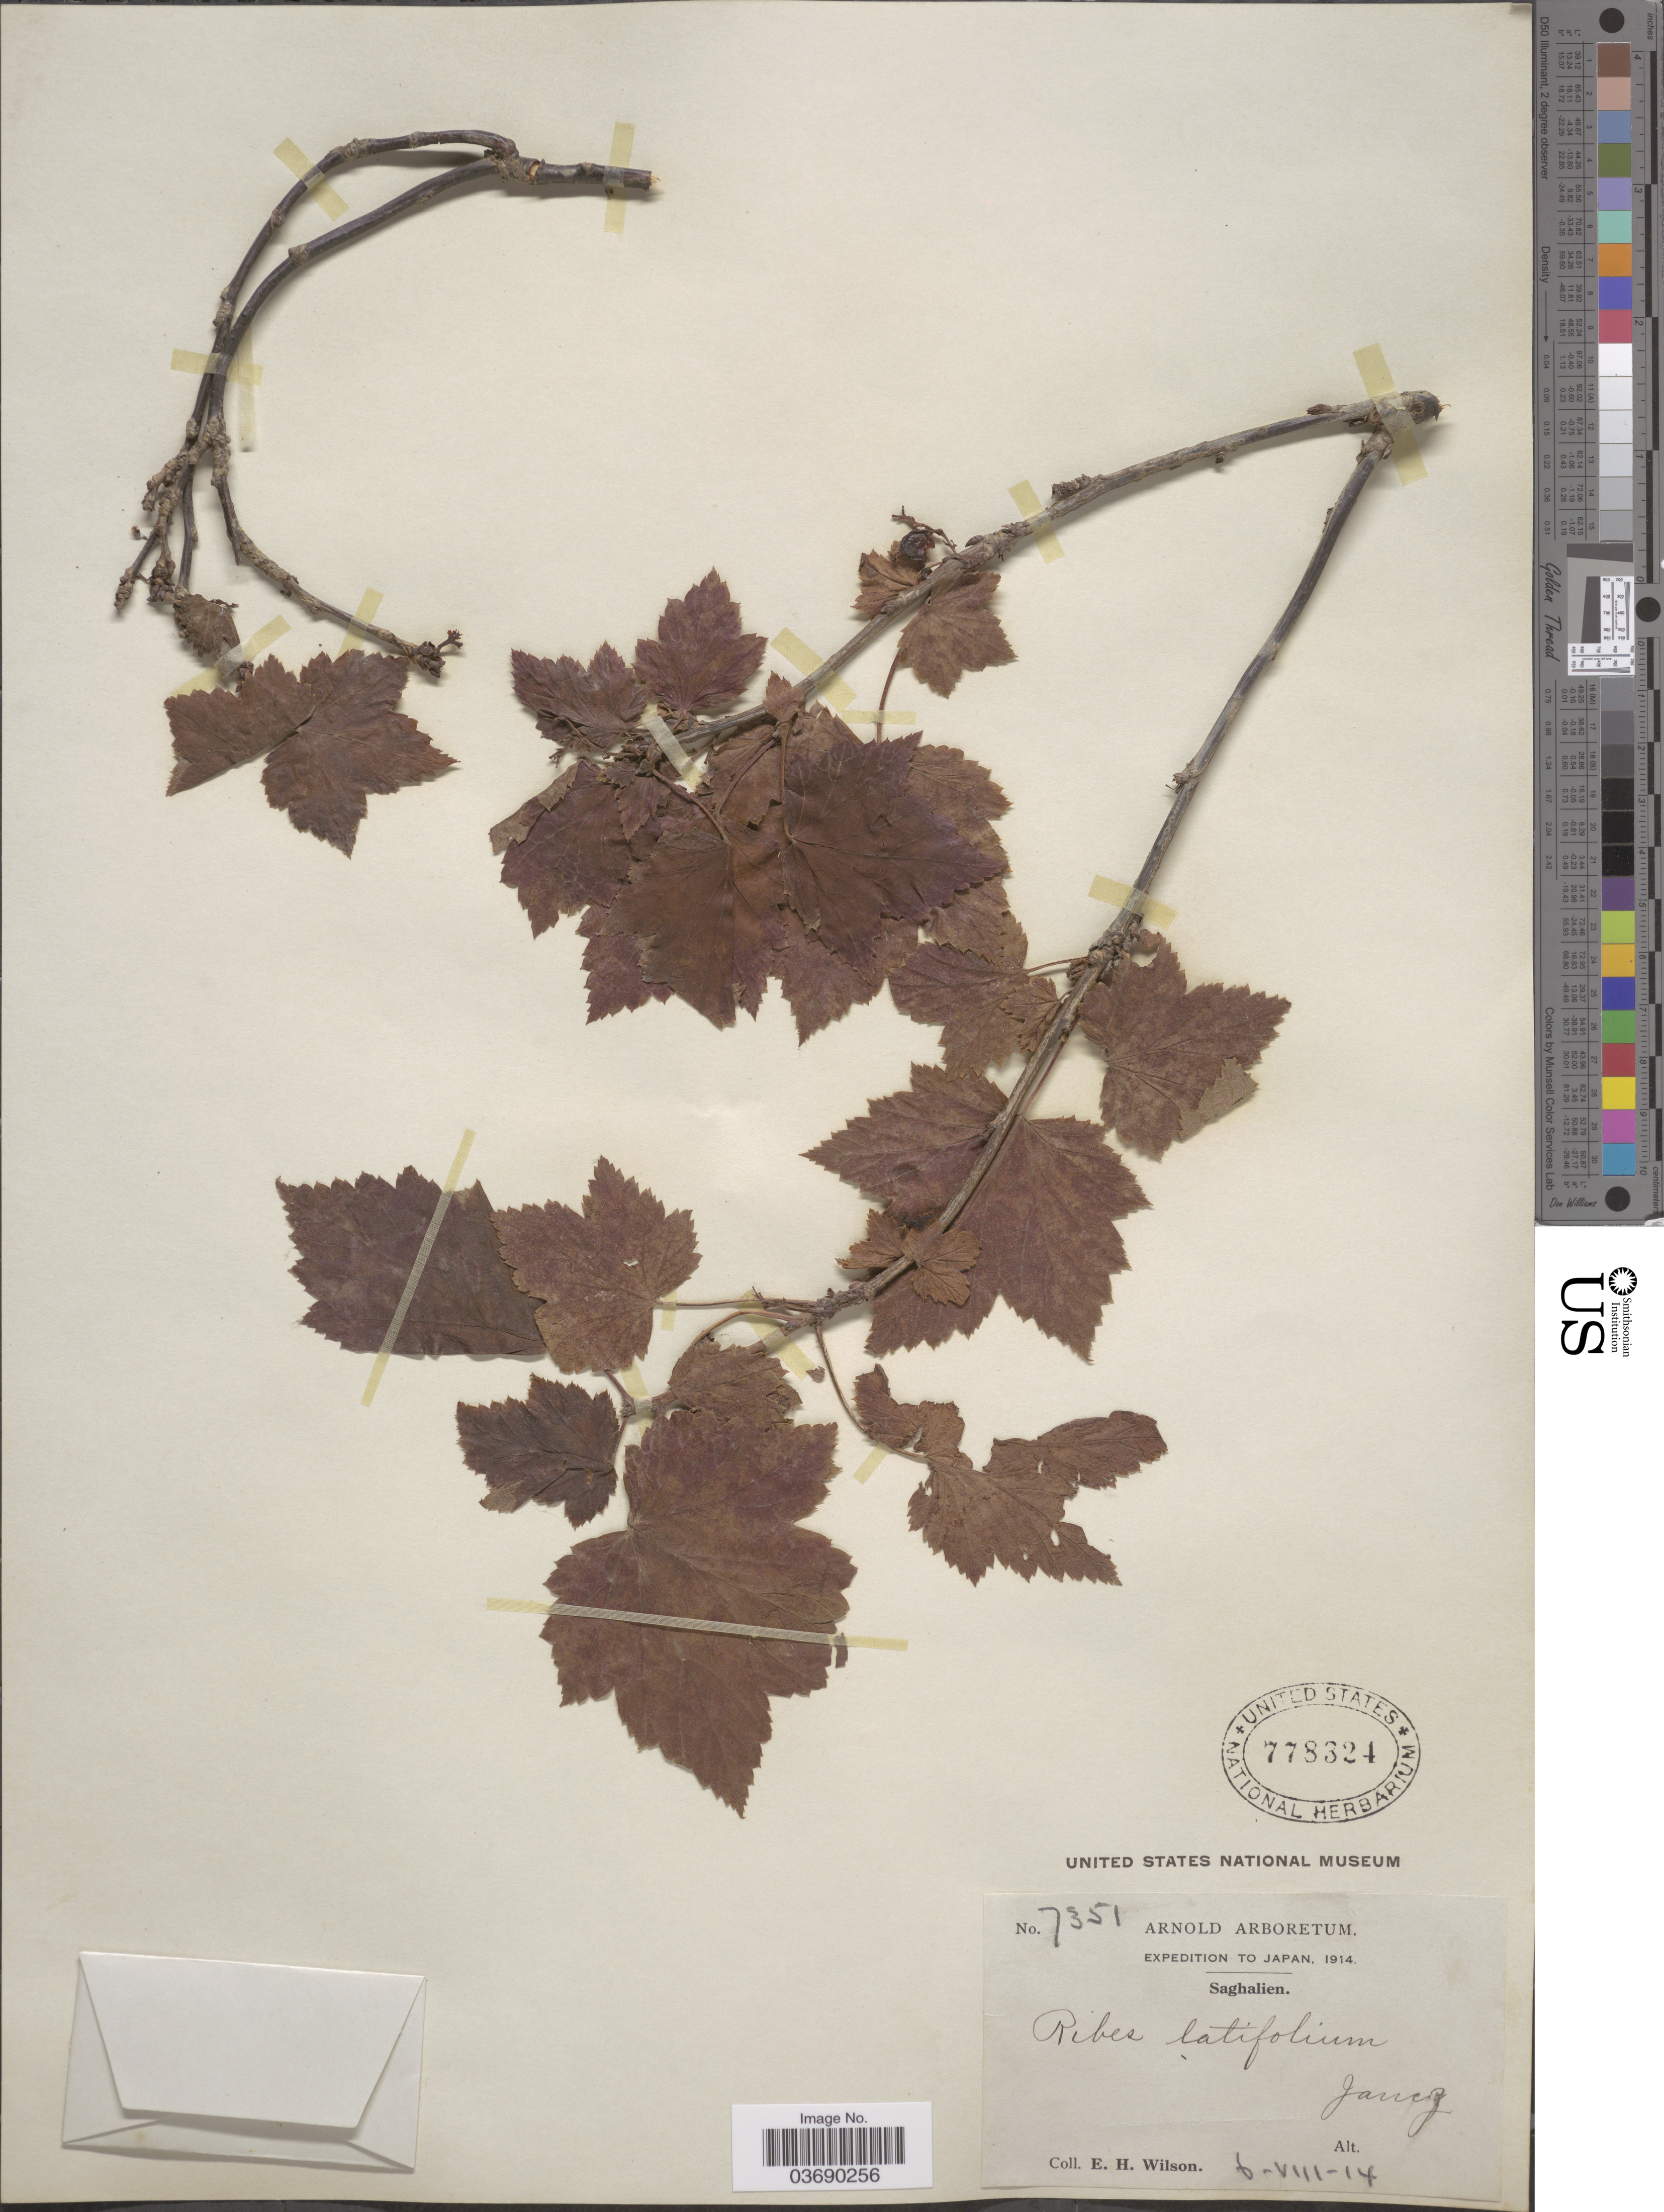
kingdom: Plantae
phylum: Tracheophyta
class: Magnoliopsida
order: Saxifragales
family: Grossulariaceae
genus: Ribes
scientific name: Ribes latifolium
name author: Jancz.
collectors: E. Wilson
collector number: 7351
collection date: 1914-08-06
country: Japan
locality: Japan. Saghalien. Jancz*.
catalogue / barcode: US 778324